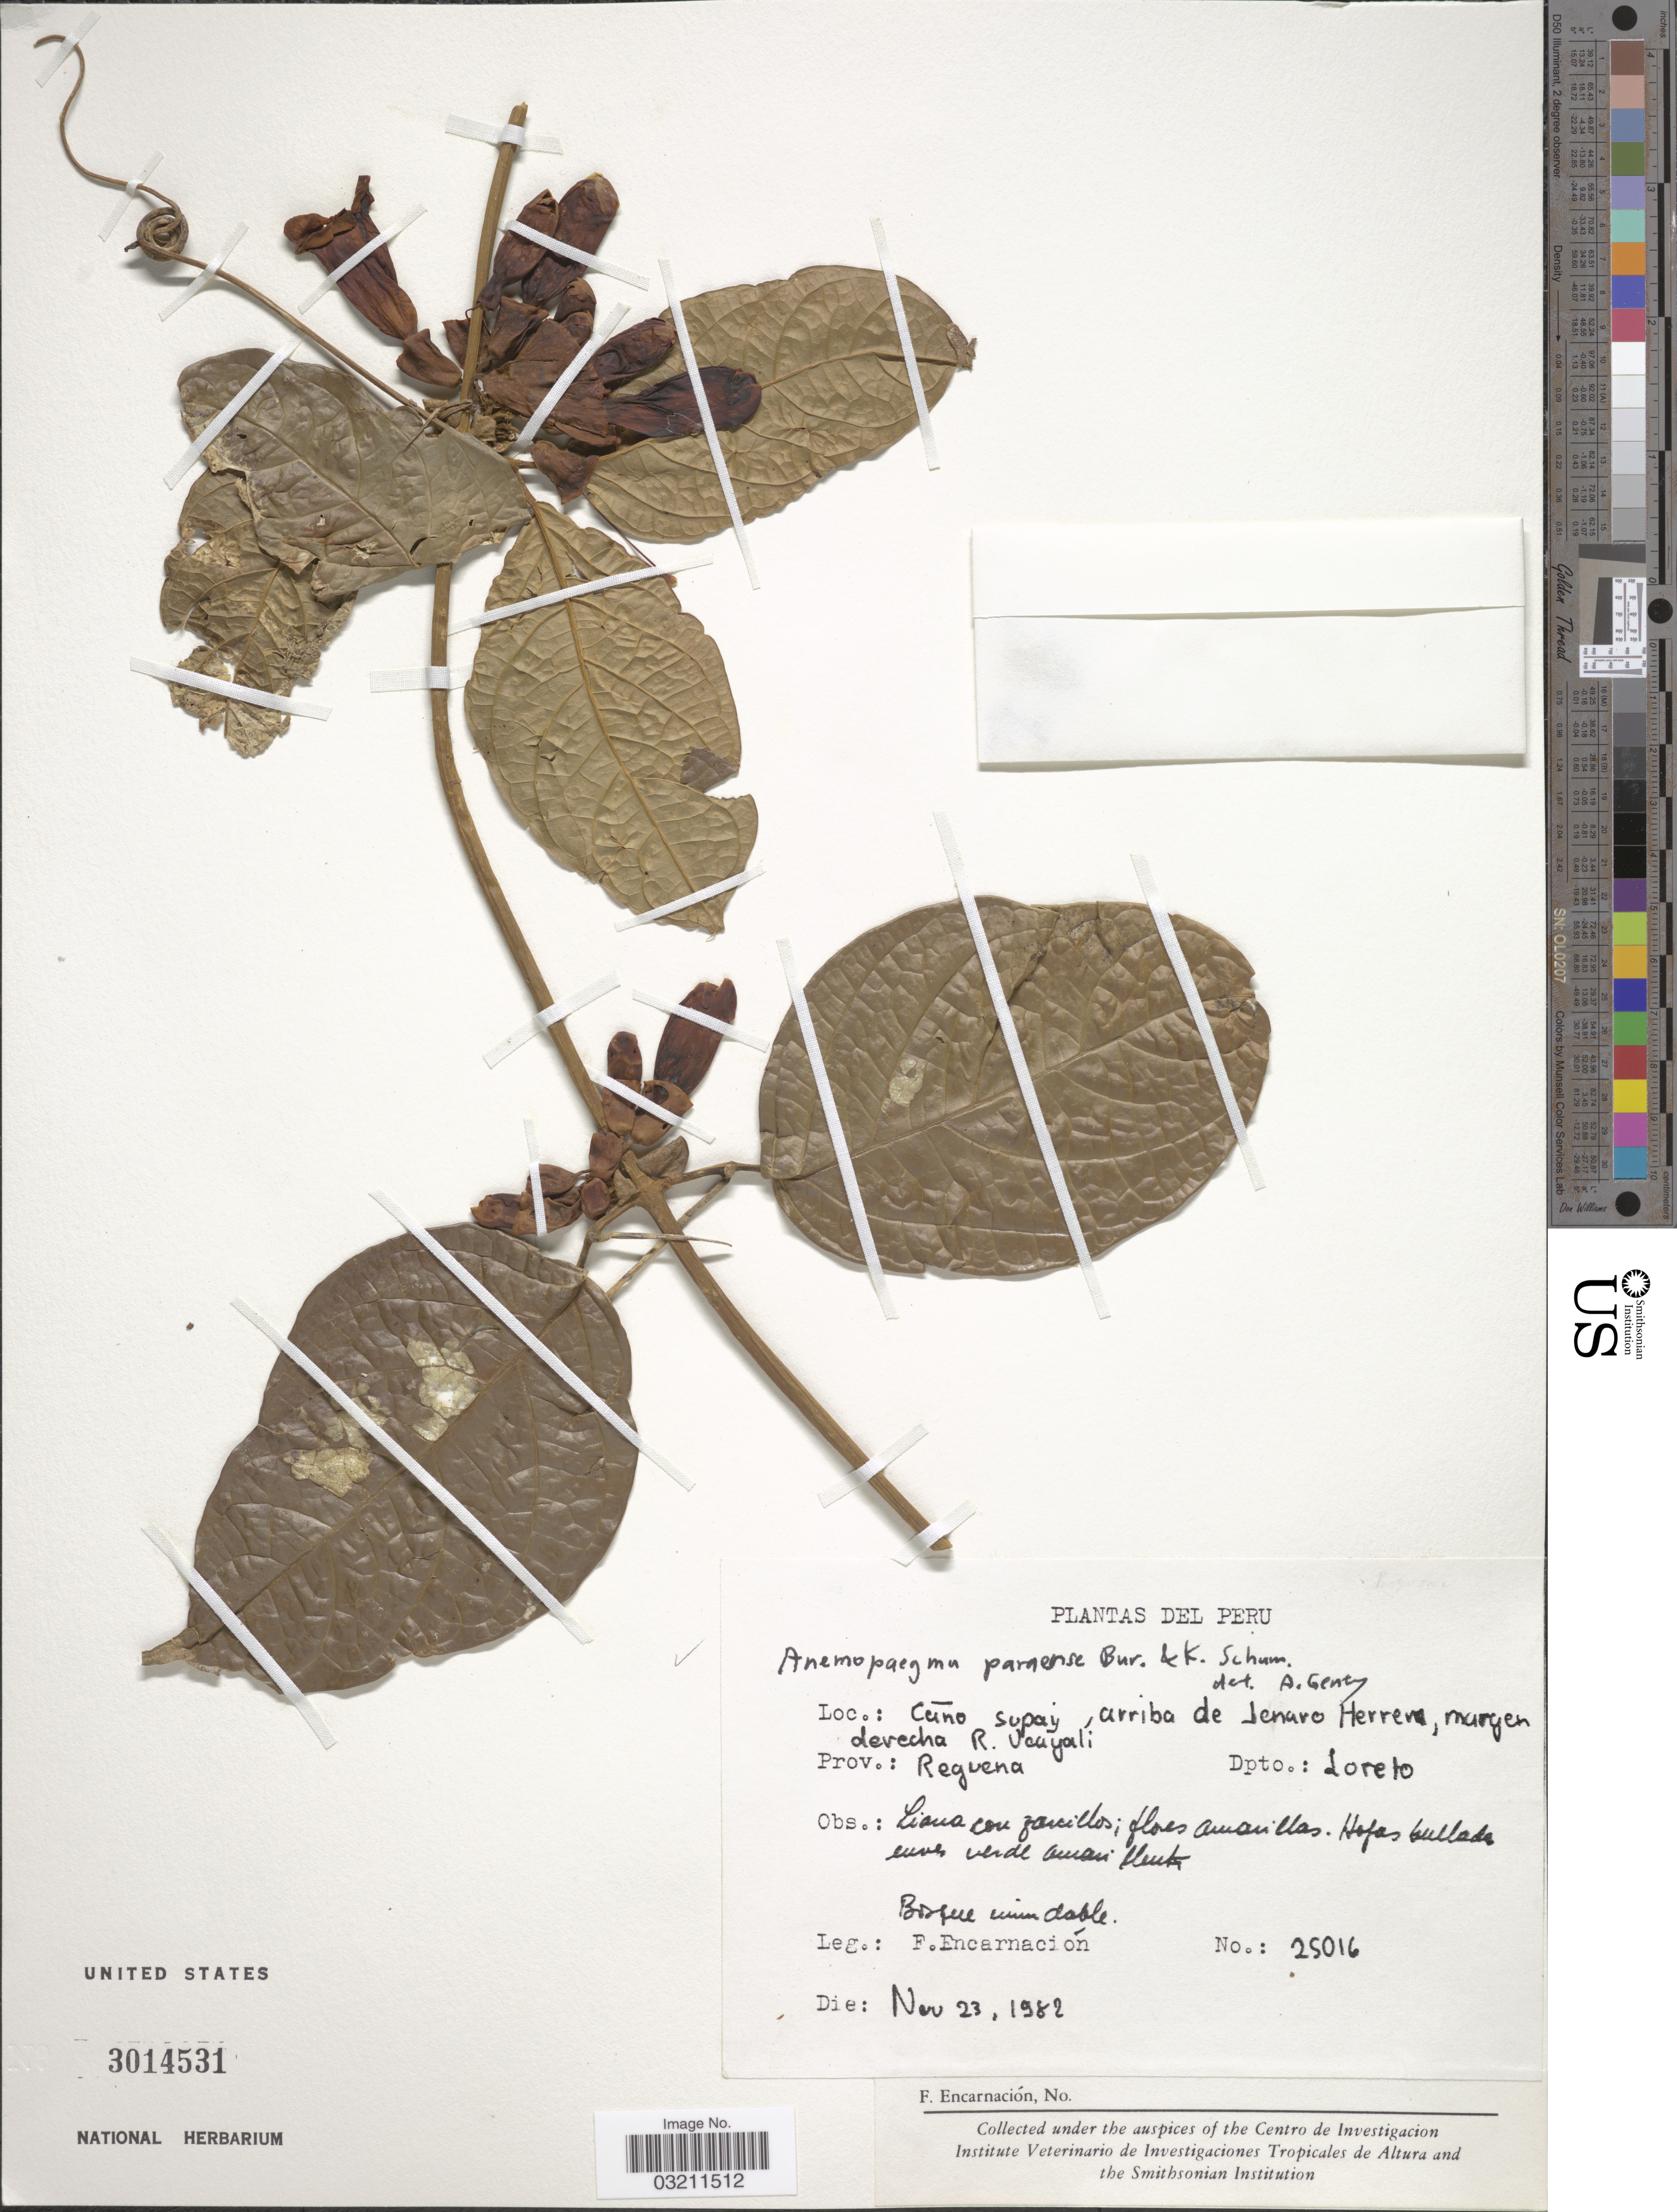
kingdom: Plantae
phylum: Tracheophyta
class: Magnoliopsida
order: Lamiales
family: Bignoniaceae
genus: Anemopaegma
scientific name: Anemopaegma paraense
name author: Bureau & K. Schum.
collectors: F. Encarnación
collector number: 25016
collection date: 1982-11-23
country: Peru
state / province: Loreto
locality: Cuno Supay, arriba de Senaro Herrera, margen derecha R. Ucayali. Prov.: Reguena. Dpto.: Loreto.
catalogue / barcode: US 3014531